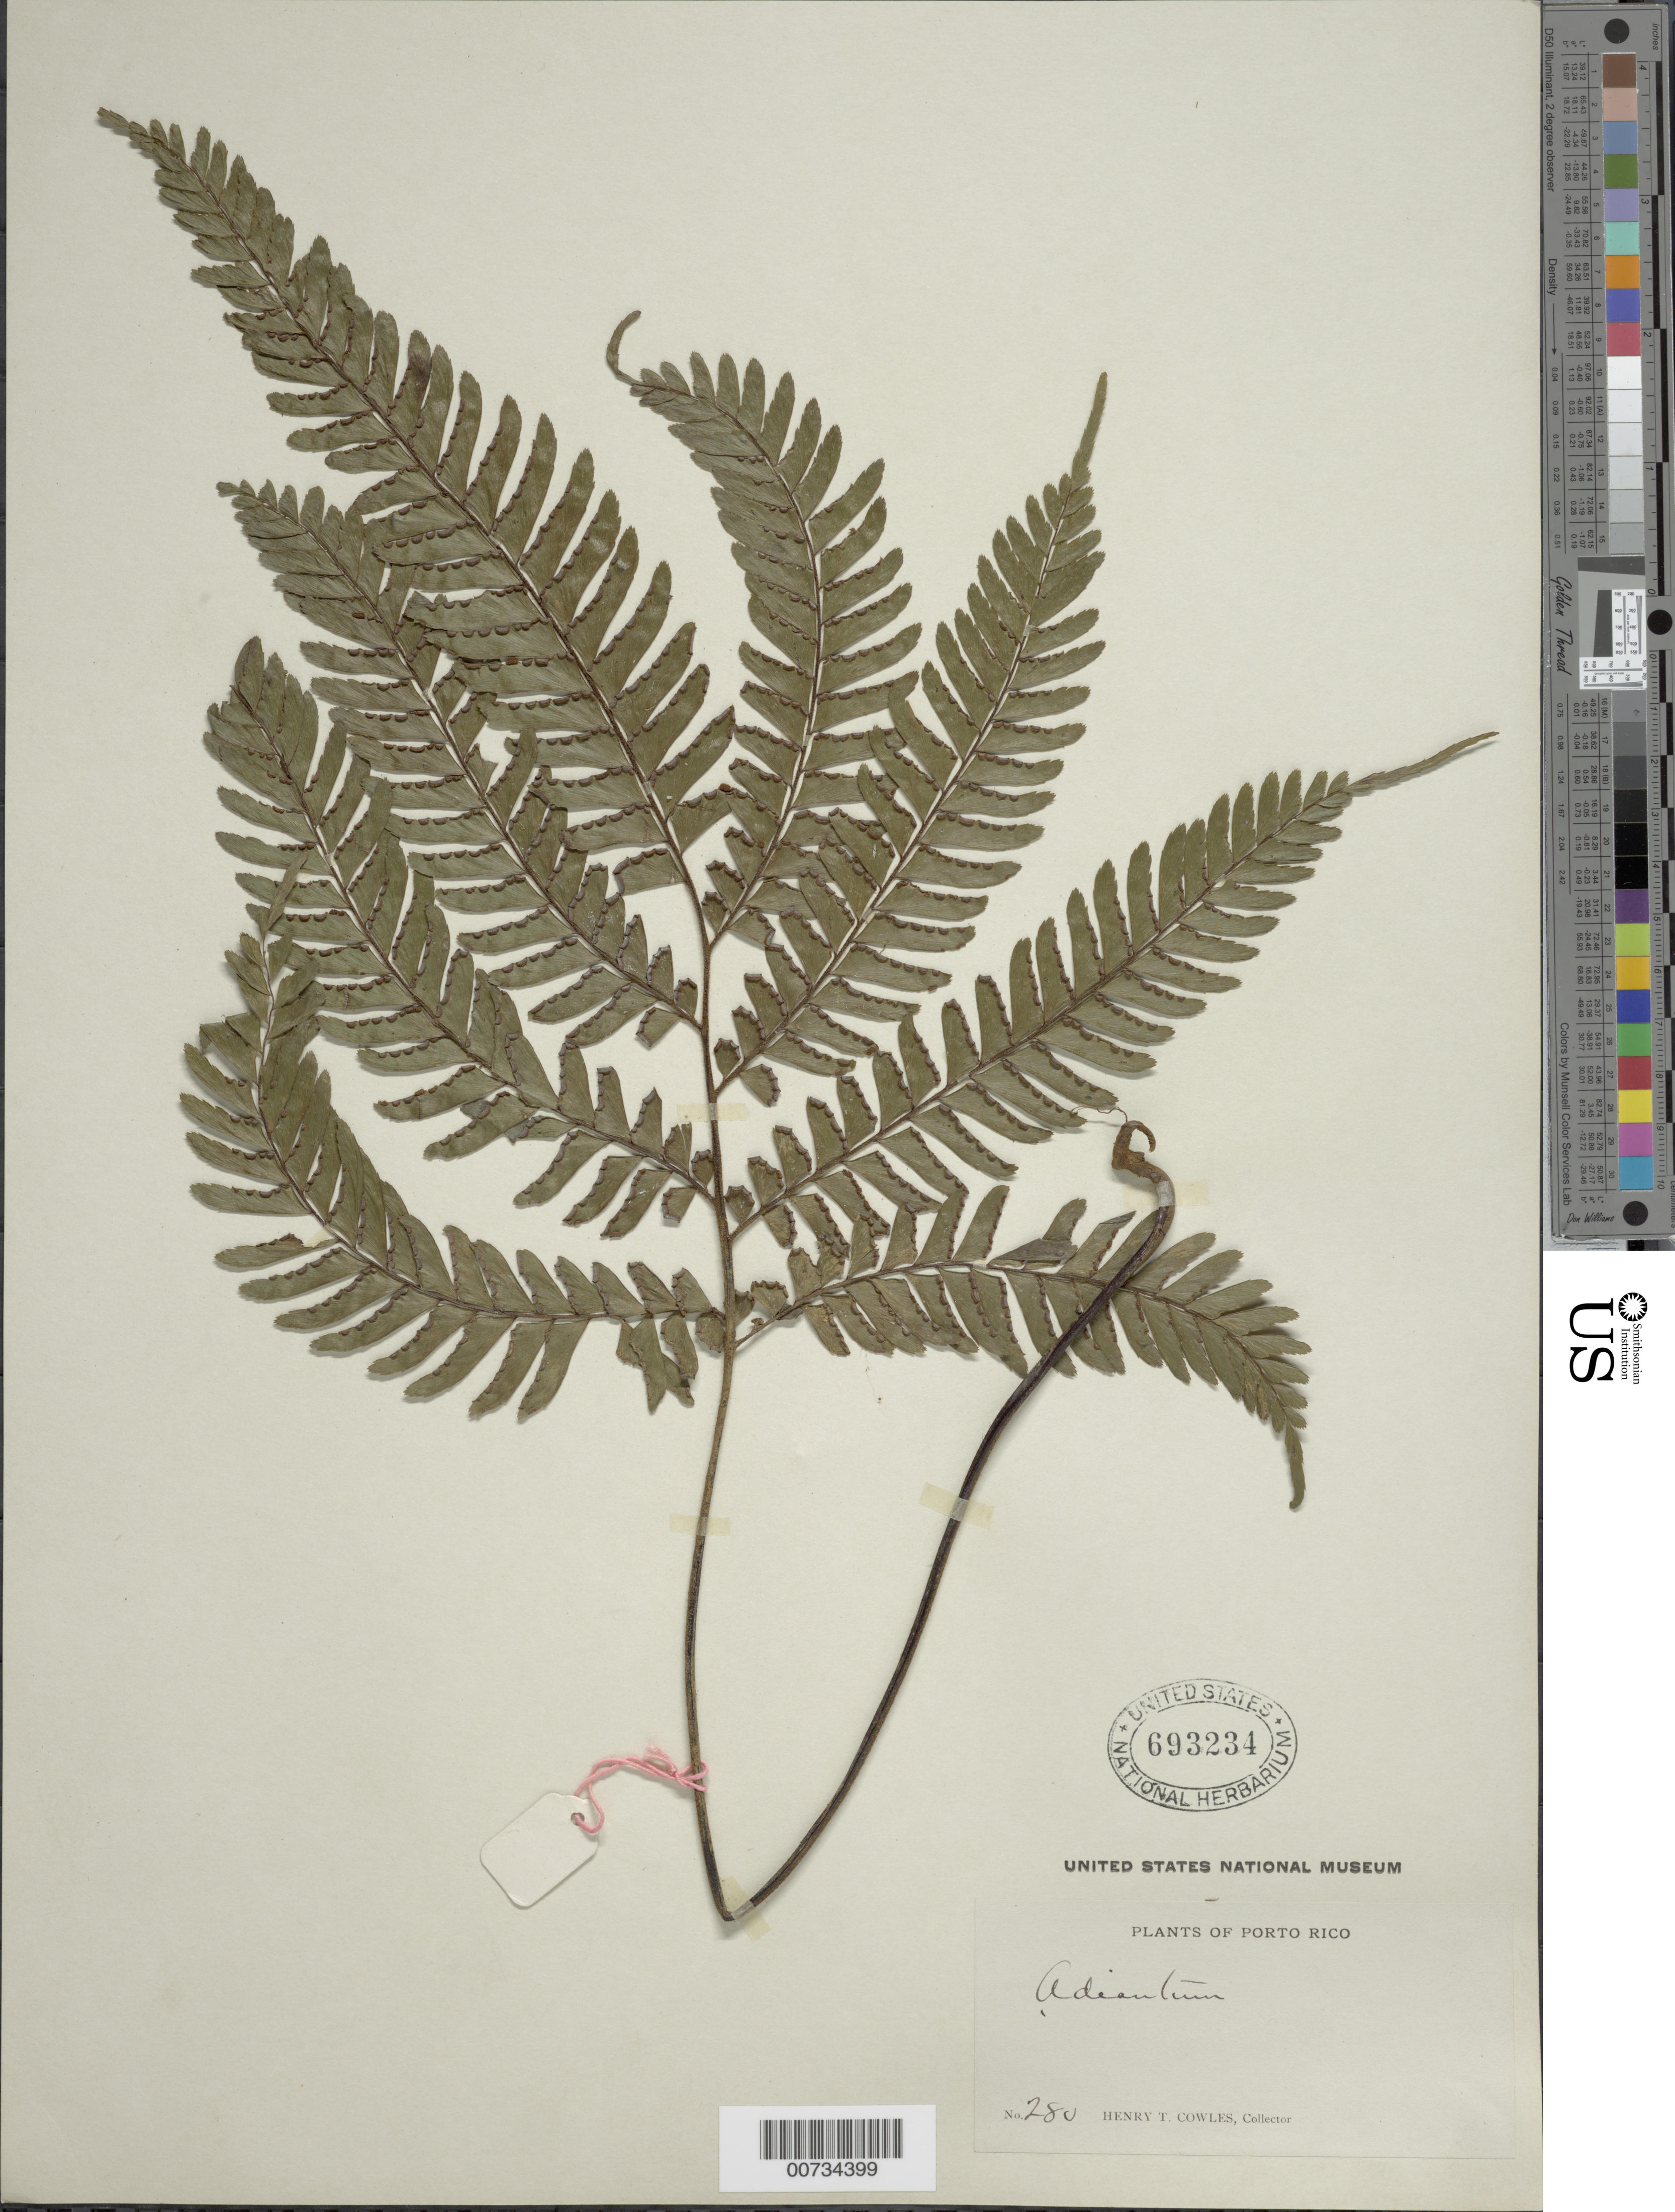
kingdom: Plantae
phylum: Tracheophyta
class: Polypodiopsida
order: Polypodiales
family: Pteridaceae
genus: Adiantum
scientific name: Adiantum tetraphyllum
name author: Humb. & Bonpl. ex Willd.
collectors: H. Cowles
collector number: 280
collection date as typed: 1911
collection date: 1911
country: Puerto Rico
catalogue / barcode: US 693234